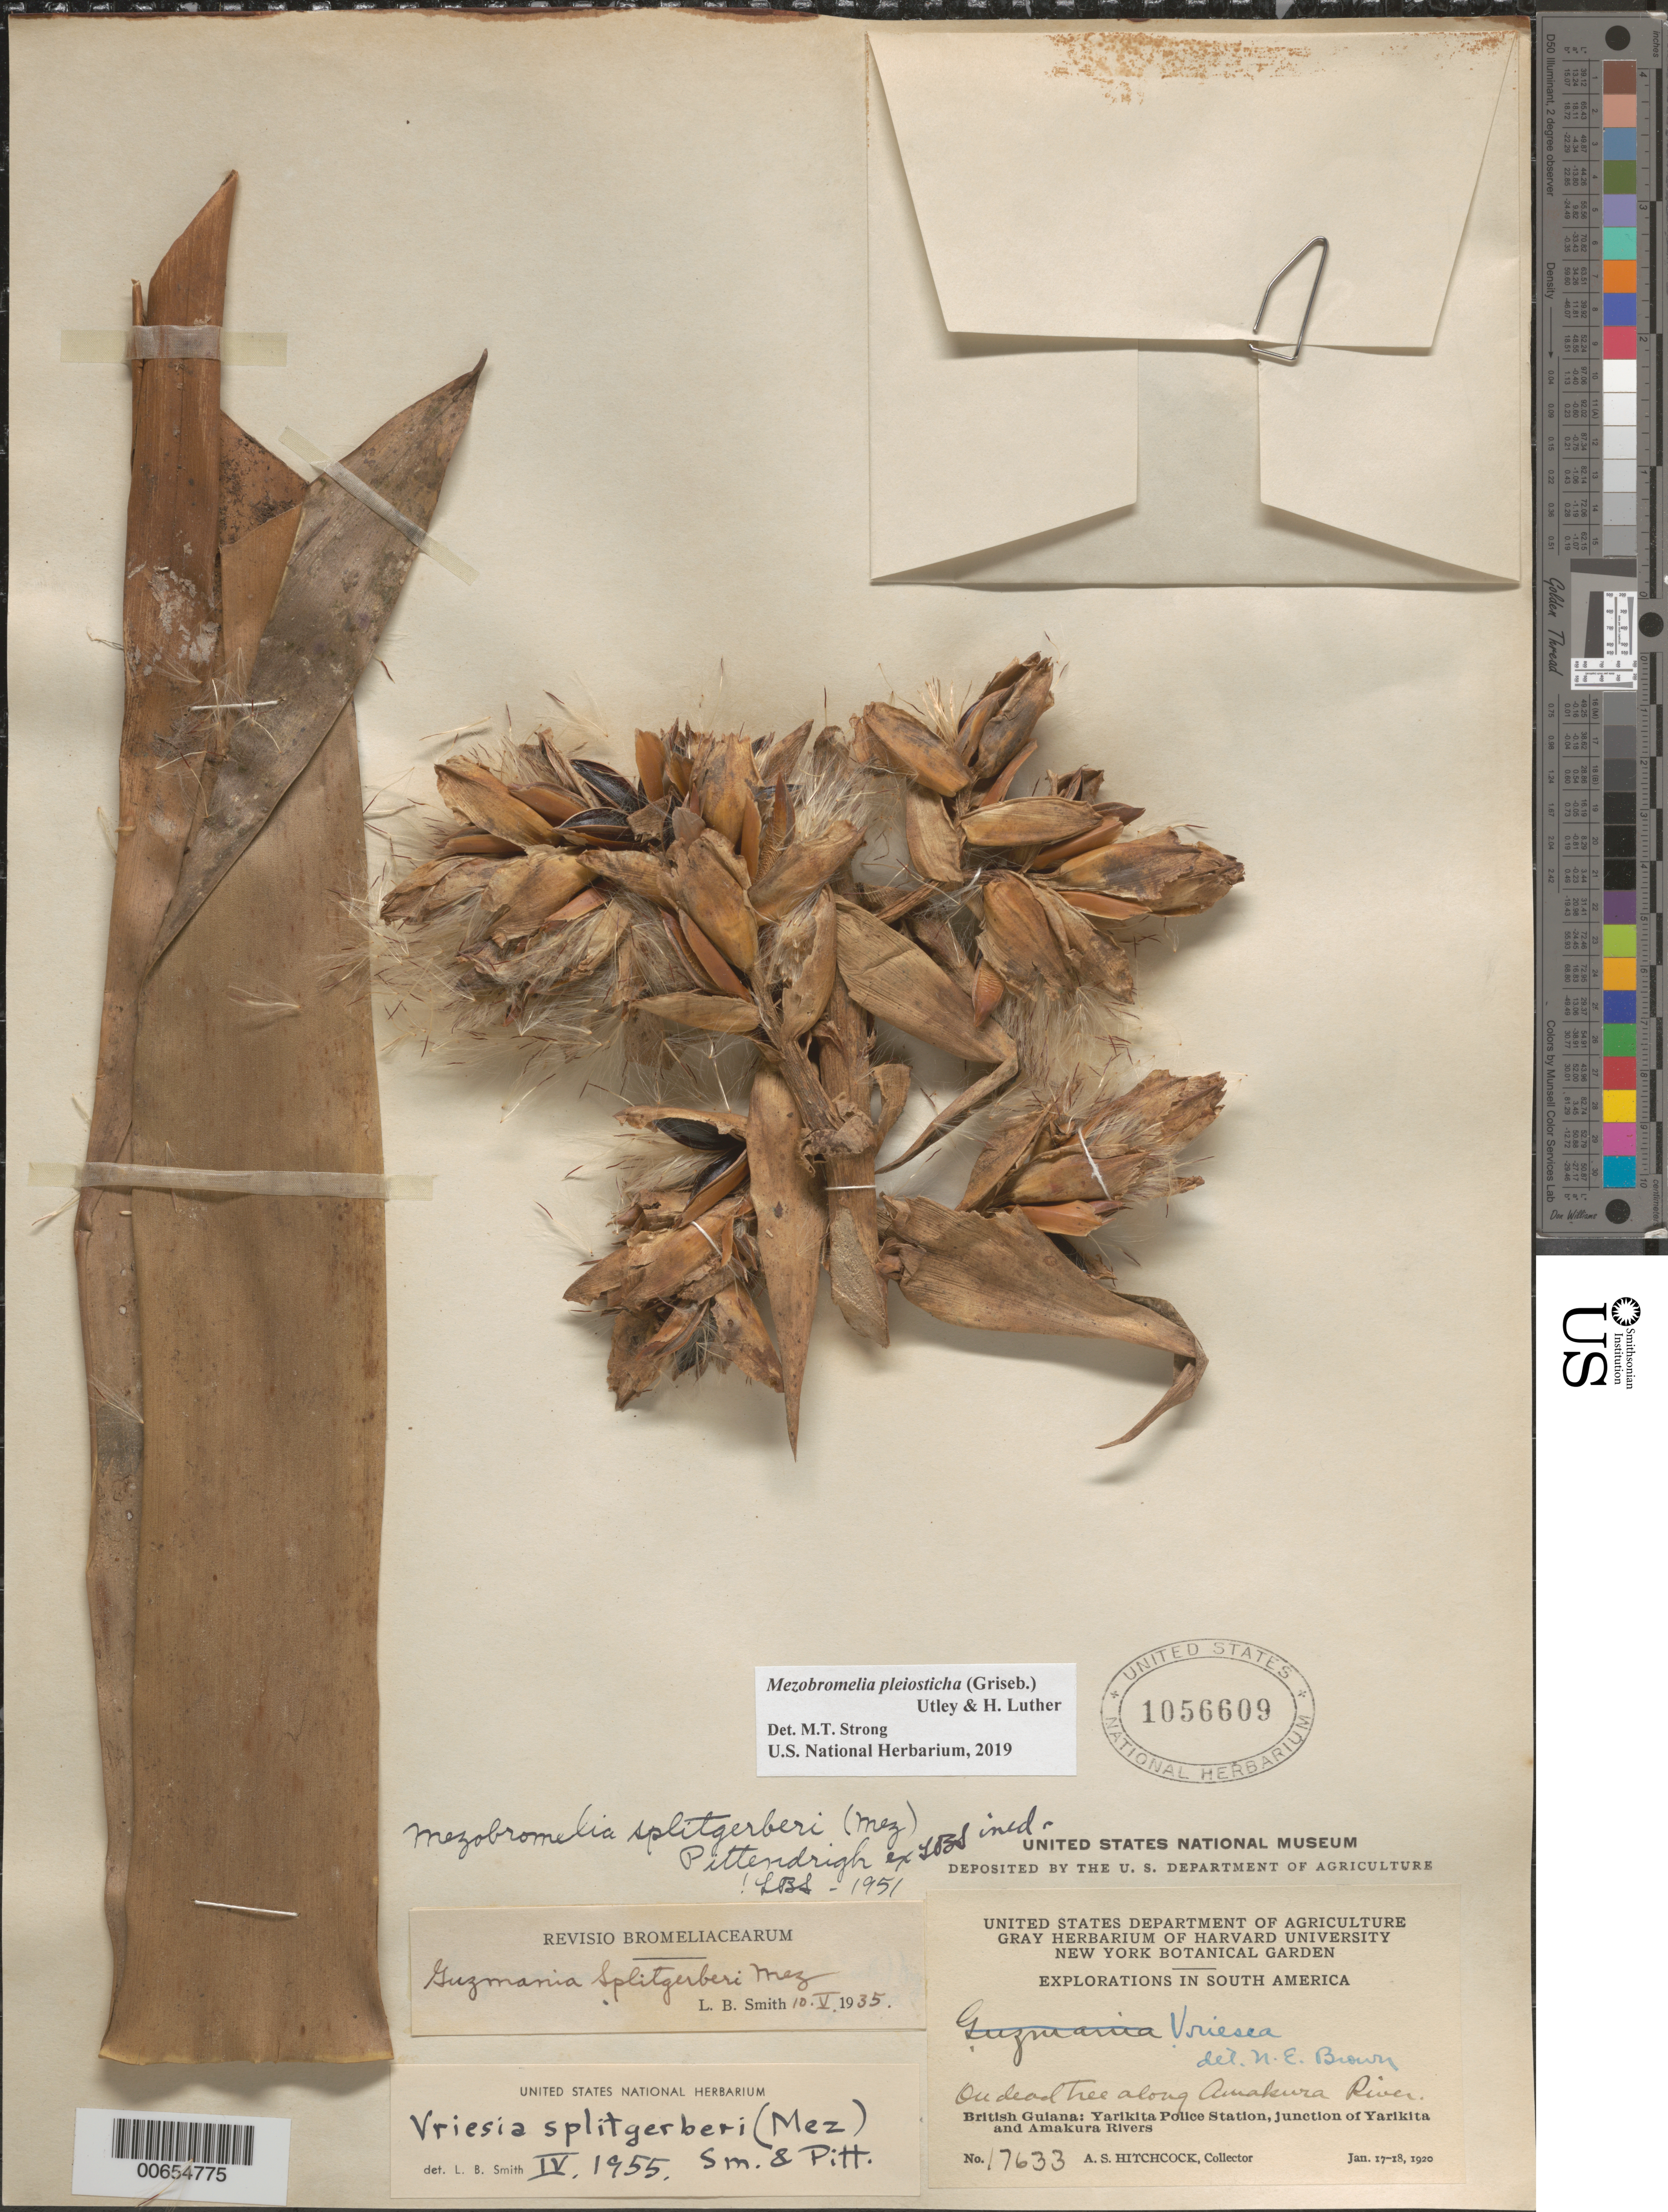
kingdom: Plantae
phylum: Tracheophyta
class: Liliopsida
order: Poales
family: Bromeliaceae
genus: Mezobromelia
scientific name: Mezobromelia pleiosticha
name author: (Griseb.) Utley & H. Luther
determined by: Strong, Mark T., (BOT), Smithsonian Institution - National Museum of Natural History (UNITED STATES)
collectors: A. S. Hitchcock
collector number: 17633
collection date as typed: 17-Jan-20 to 18-Jan-20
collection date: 1920-01-17/1920-01-18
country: Guyana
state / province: Barima-Waini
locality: Yarikita Police Sta., junct. of Yarikita & Amakura Rivers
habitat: On dead tree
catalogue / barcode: US 1056609